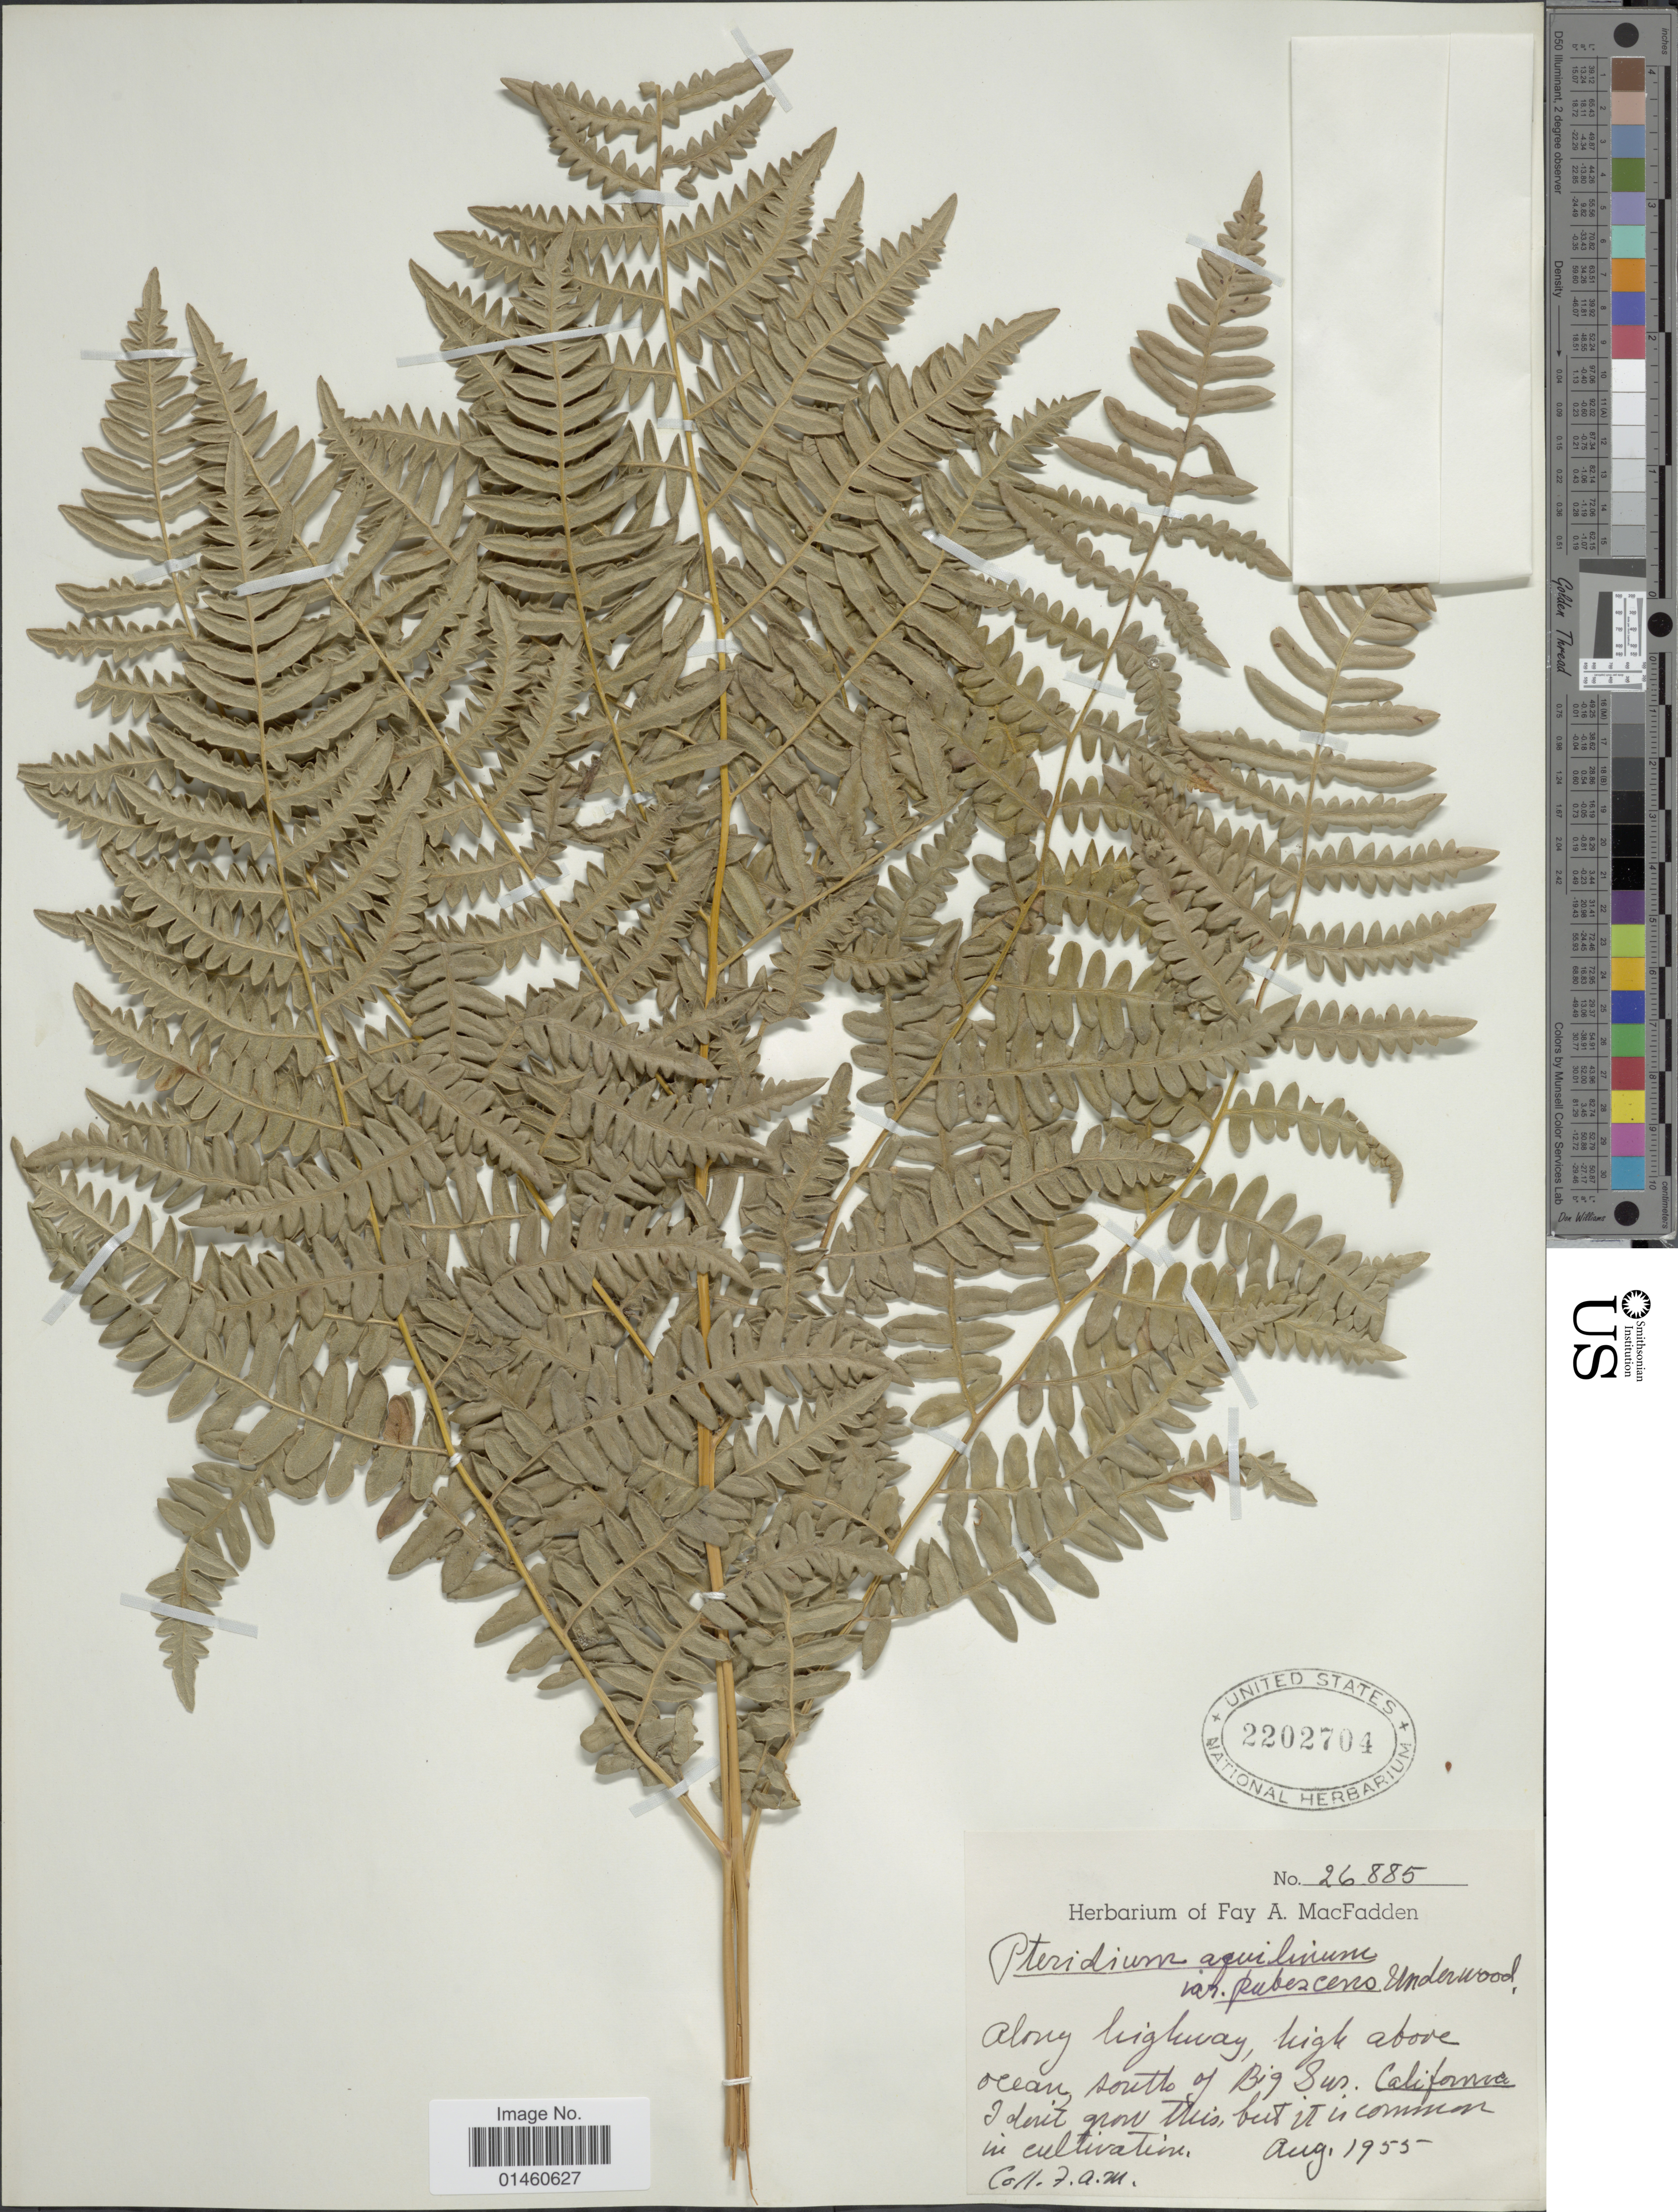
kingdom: Plantae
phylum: Tracheophyta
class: Polypodiopsida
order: Polypodiales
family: Dennstaedtiaceae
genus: Pteridium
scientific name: Pteridium pubescens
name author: (Underw.) Christenh.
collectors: F. MacFadden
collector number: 26885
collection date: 1955-08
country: United States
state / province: California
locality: Along highway, high above ocean, south of Big Sun.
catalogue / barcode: US 2202704